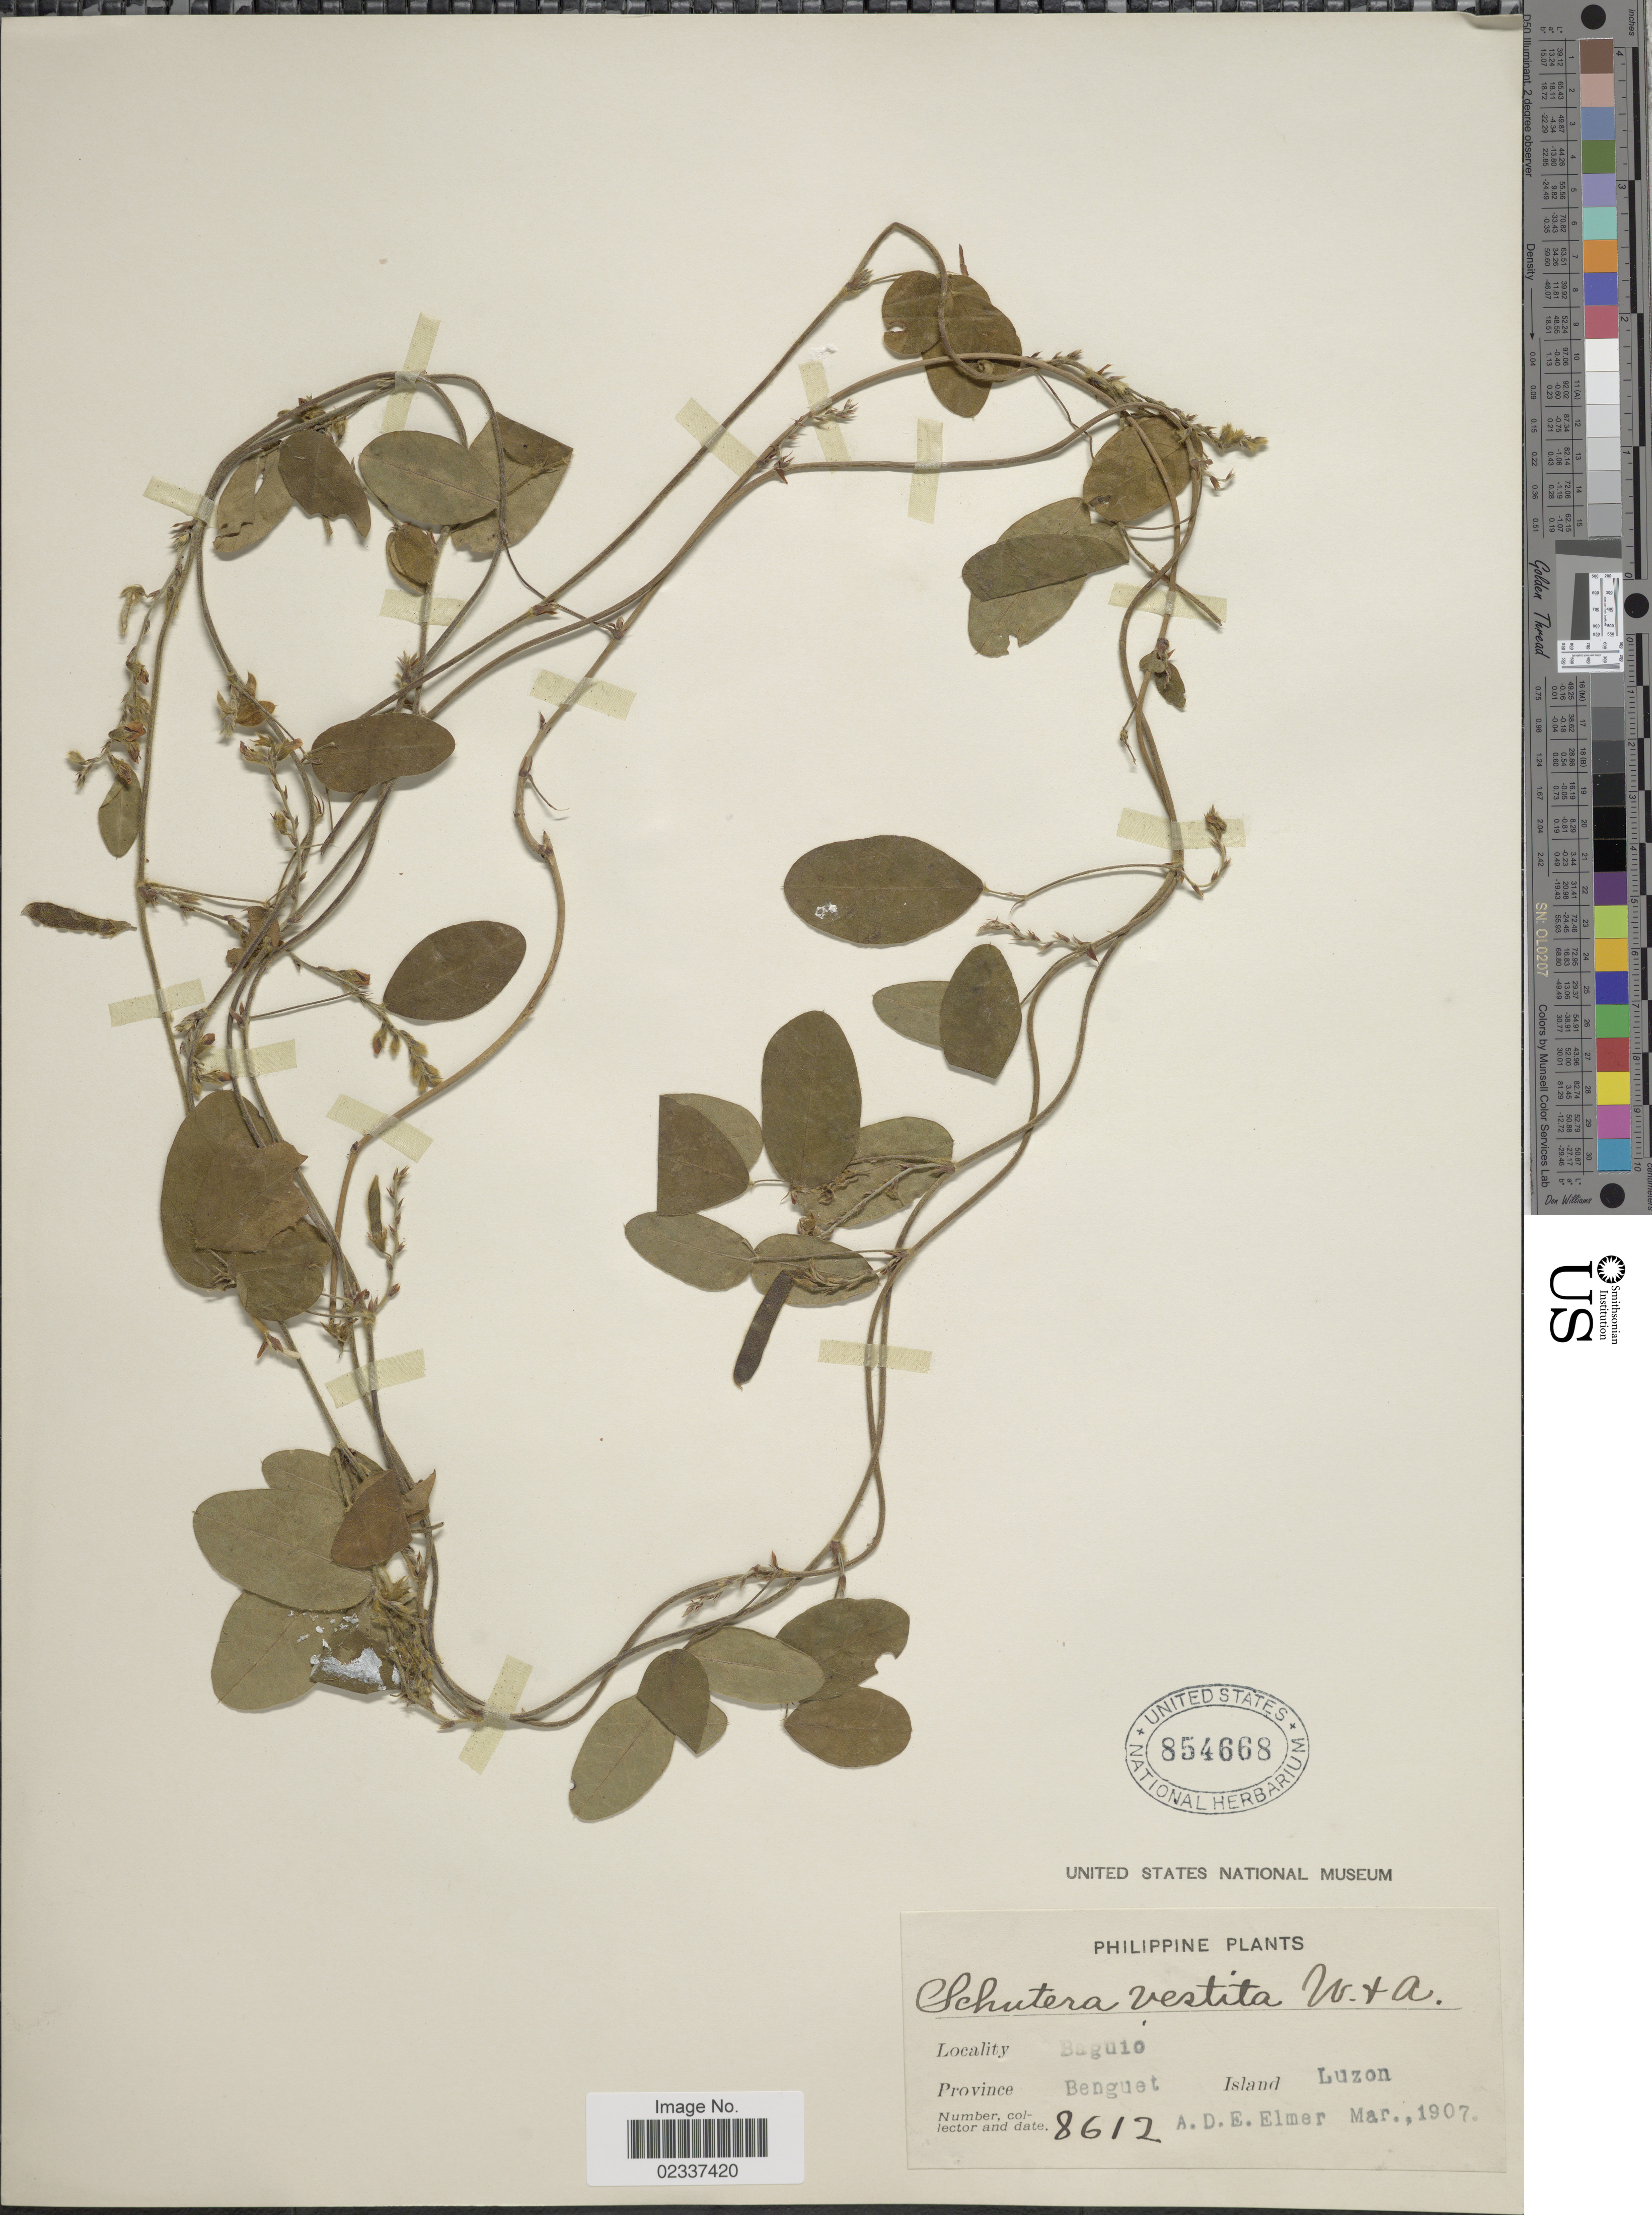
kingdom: Plantae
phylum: Tracheophyta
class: Magnoliopsida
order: Fabales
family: Fabaceae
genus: Shuteria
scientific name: Shuteria vestita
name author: Wight & Arn.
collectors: A. D. E. Elmer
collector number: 8612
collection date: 1907-03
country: Philippines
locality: Baguio, Province Benguet Island Luzon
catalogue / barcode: US 854668